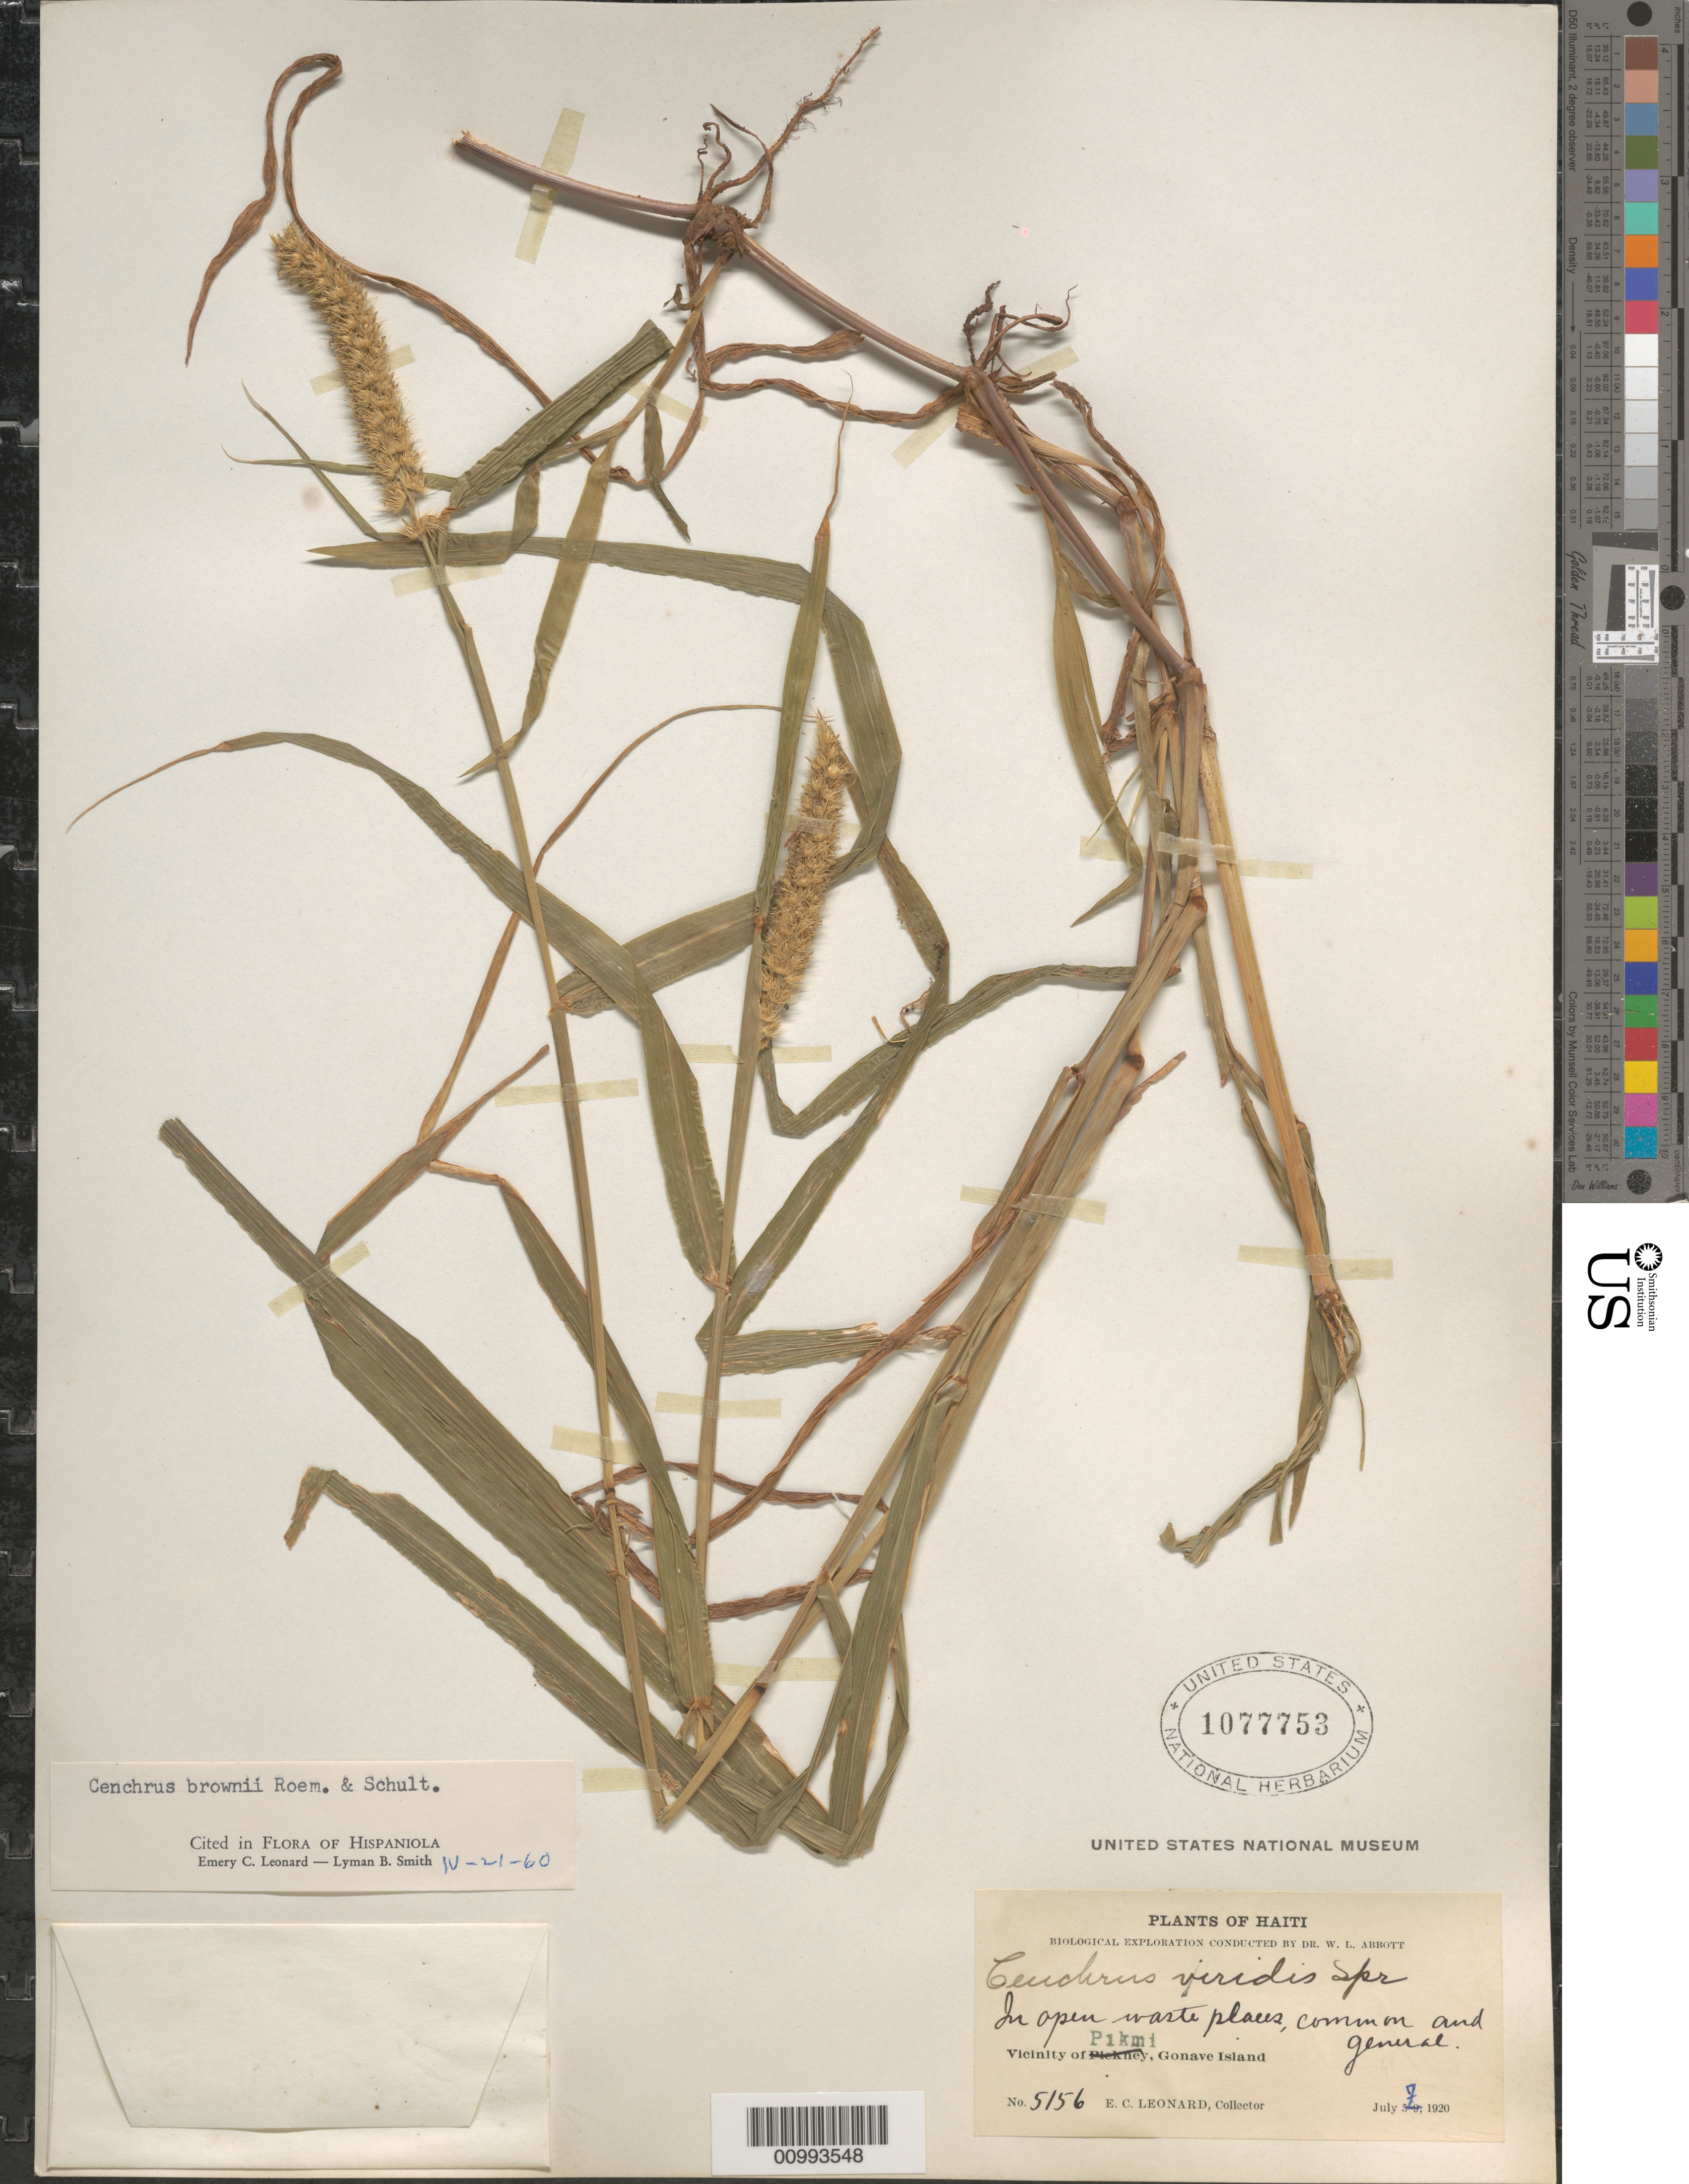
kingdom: Plantae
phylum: Tracheophyta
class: Liliopsida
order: Poales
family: Poaceae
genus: Cenchrus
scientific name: Cenchrus brownii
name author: Roem. & Schult.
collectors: E. C. Leonard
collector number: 5156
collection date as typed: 07 Jul 1920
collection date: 1920-07-07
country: Haiti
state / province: Óuest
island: Île de la Gonâve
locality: Vicinity of Pikmi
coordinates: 0 N, 0 E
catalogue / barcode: US 1077753